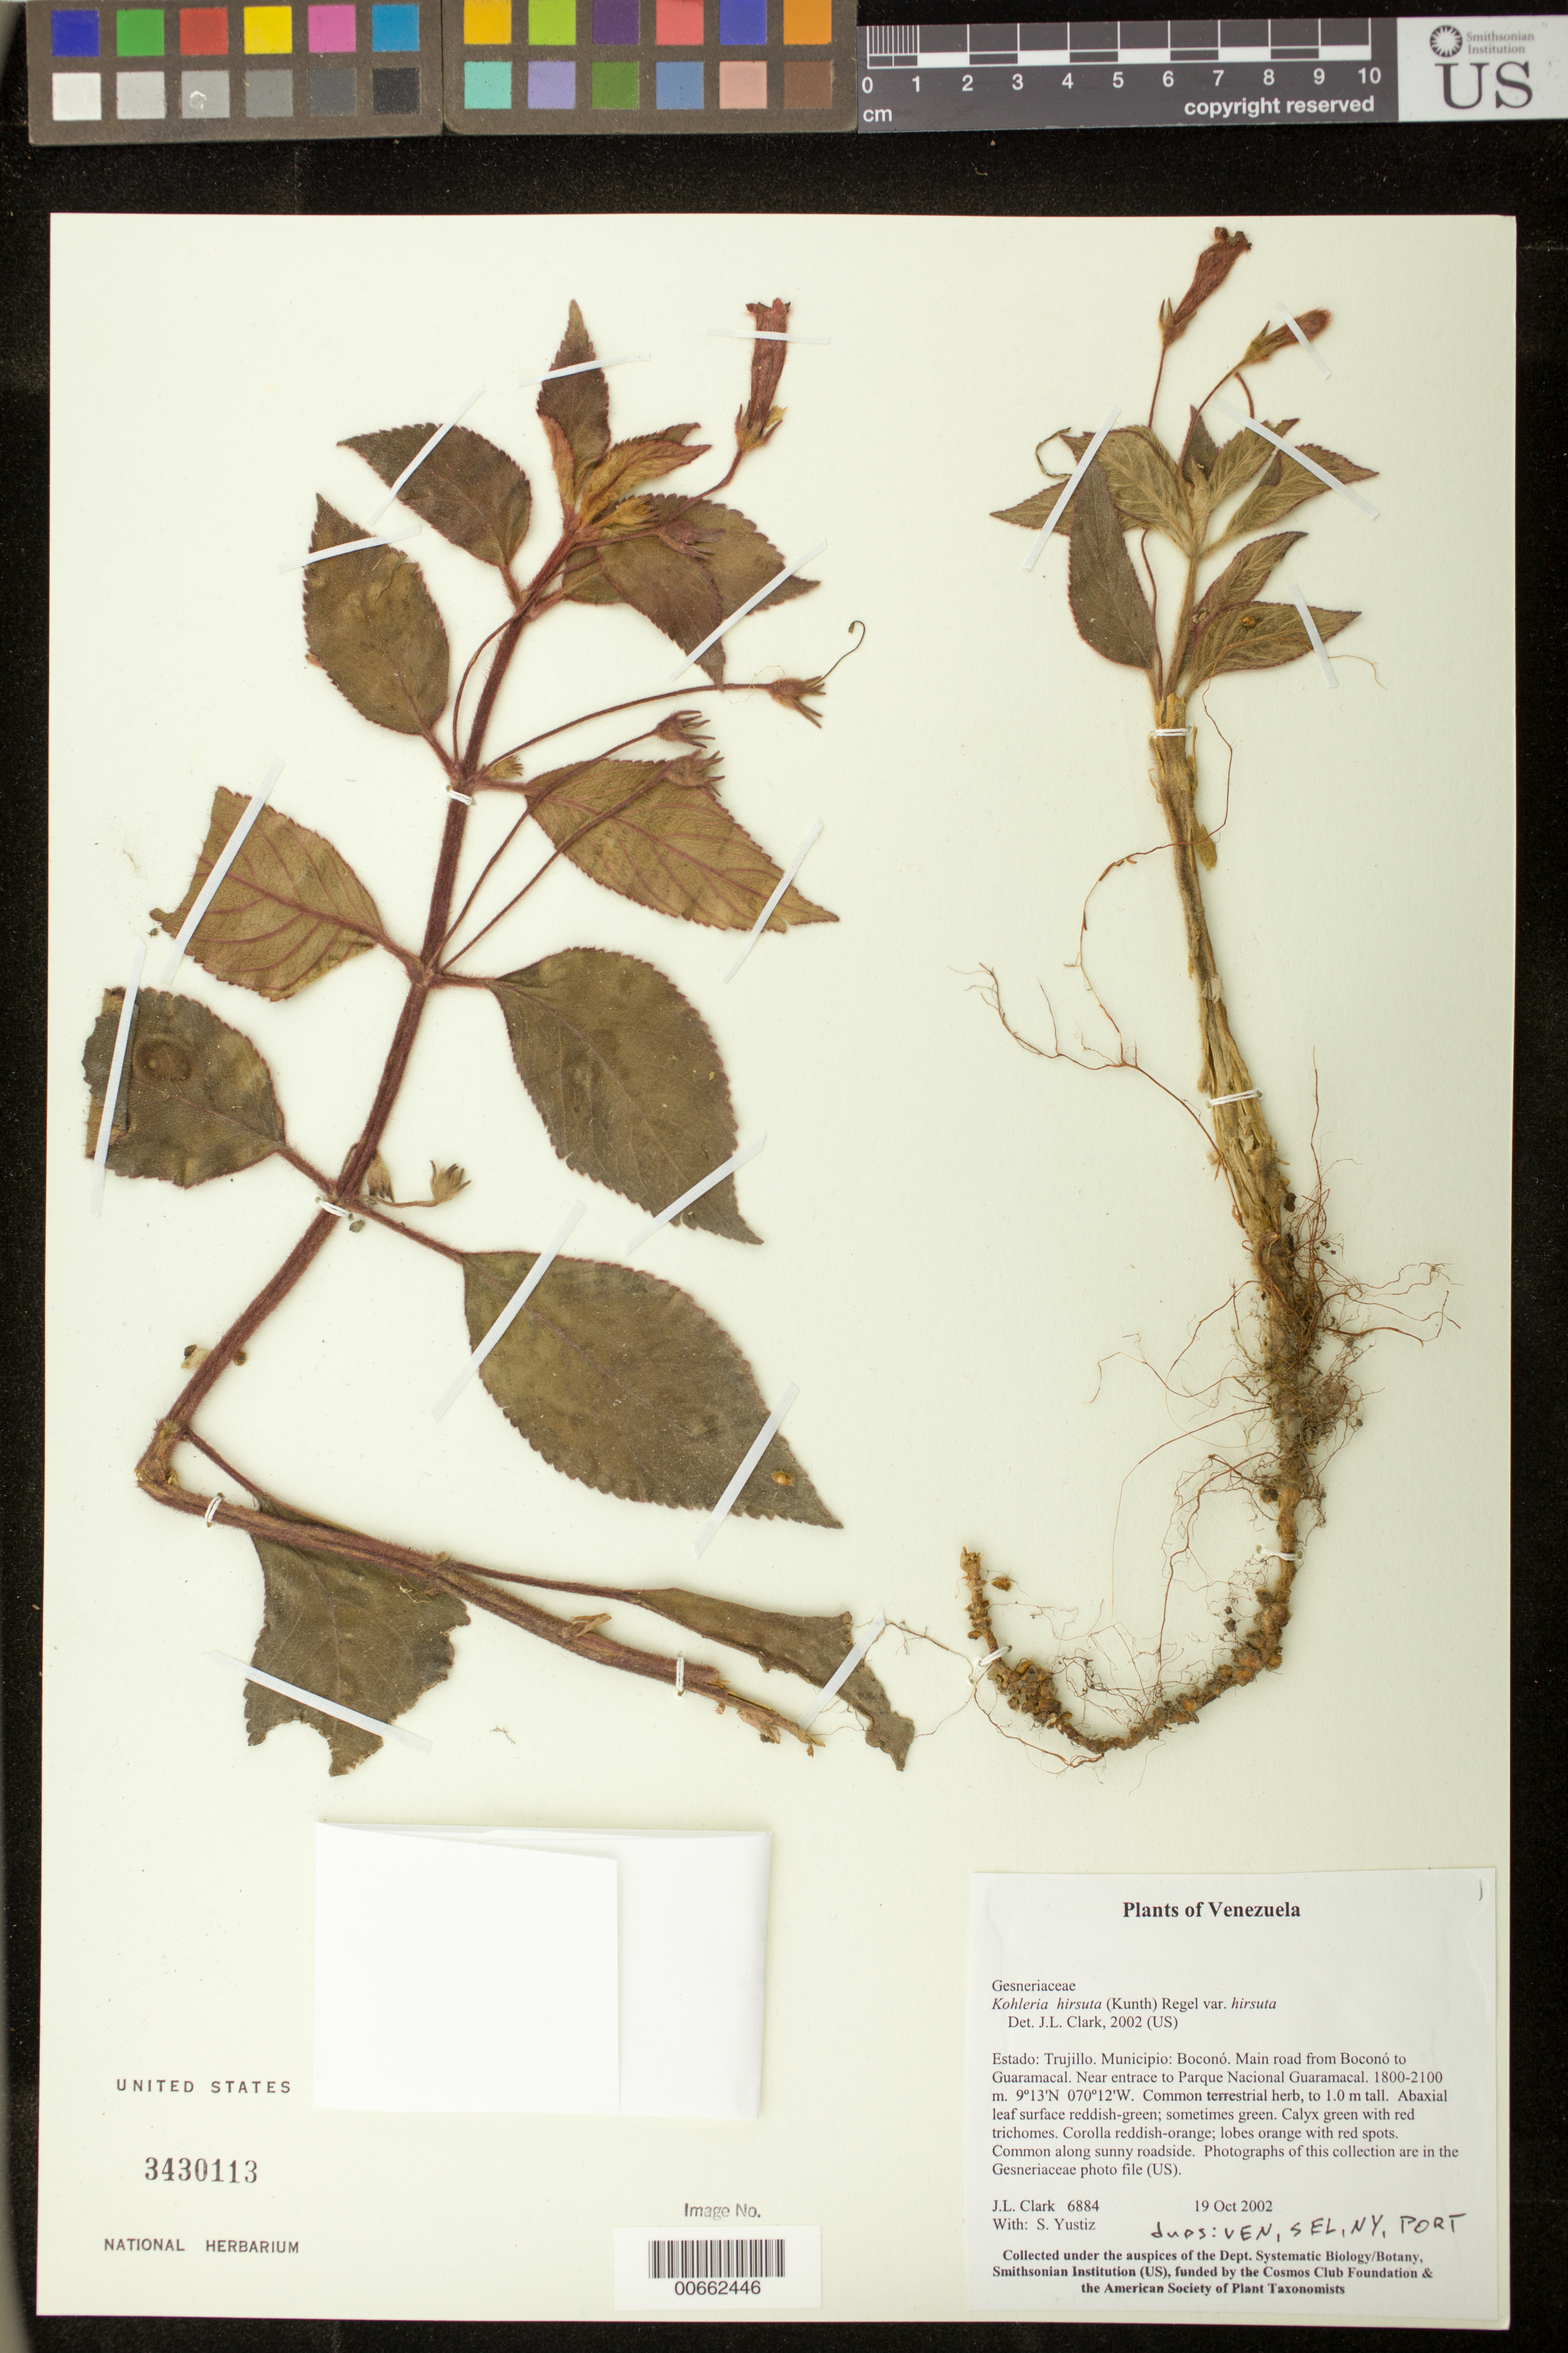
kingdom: Plantae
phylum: Tracheophyta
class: Magnoliopsida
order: Lamiales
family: Gesneriaceae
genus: Kohleria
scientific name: Kohleria hirsuta var. hirsuta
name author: (Kunth) Regel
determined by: Clark, J. L., (SEL), The Marie Selby Botanical Garden (UNITED STATES)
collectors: J. L. Clark & S. Yustiz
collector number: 6884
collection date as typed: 19 Oct 2002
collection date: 2002-10-19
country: Venezuela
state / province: Trujillo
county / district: Boconó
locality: Main road from Boconó to Guaramacal. Near entrace to Parque Nacional Guaramacal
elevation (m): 1800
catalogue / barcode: US 3430113